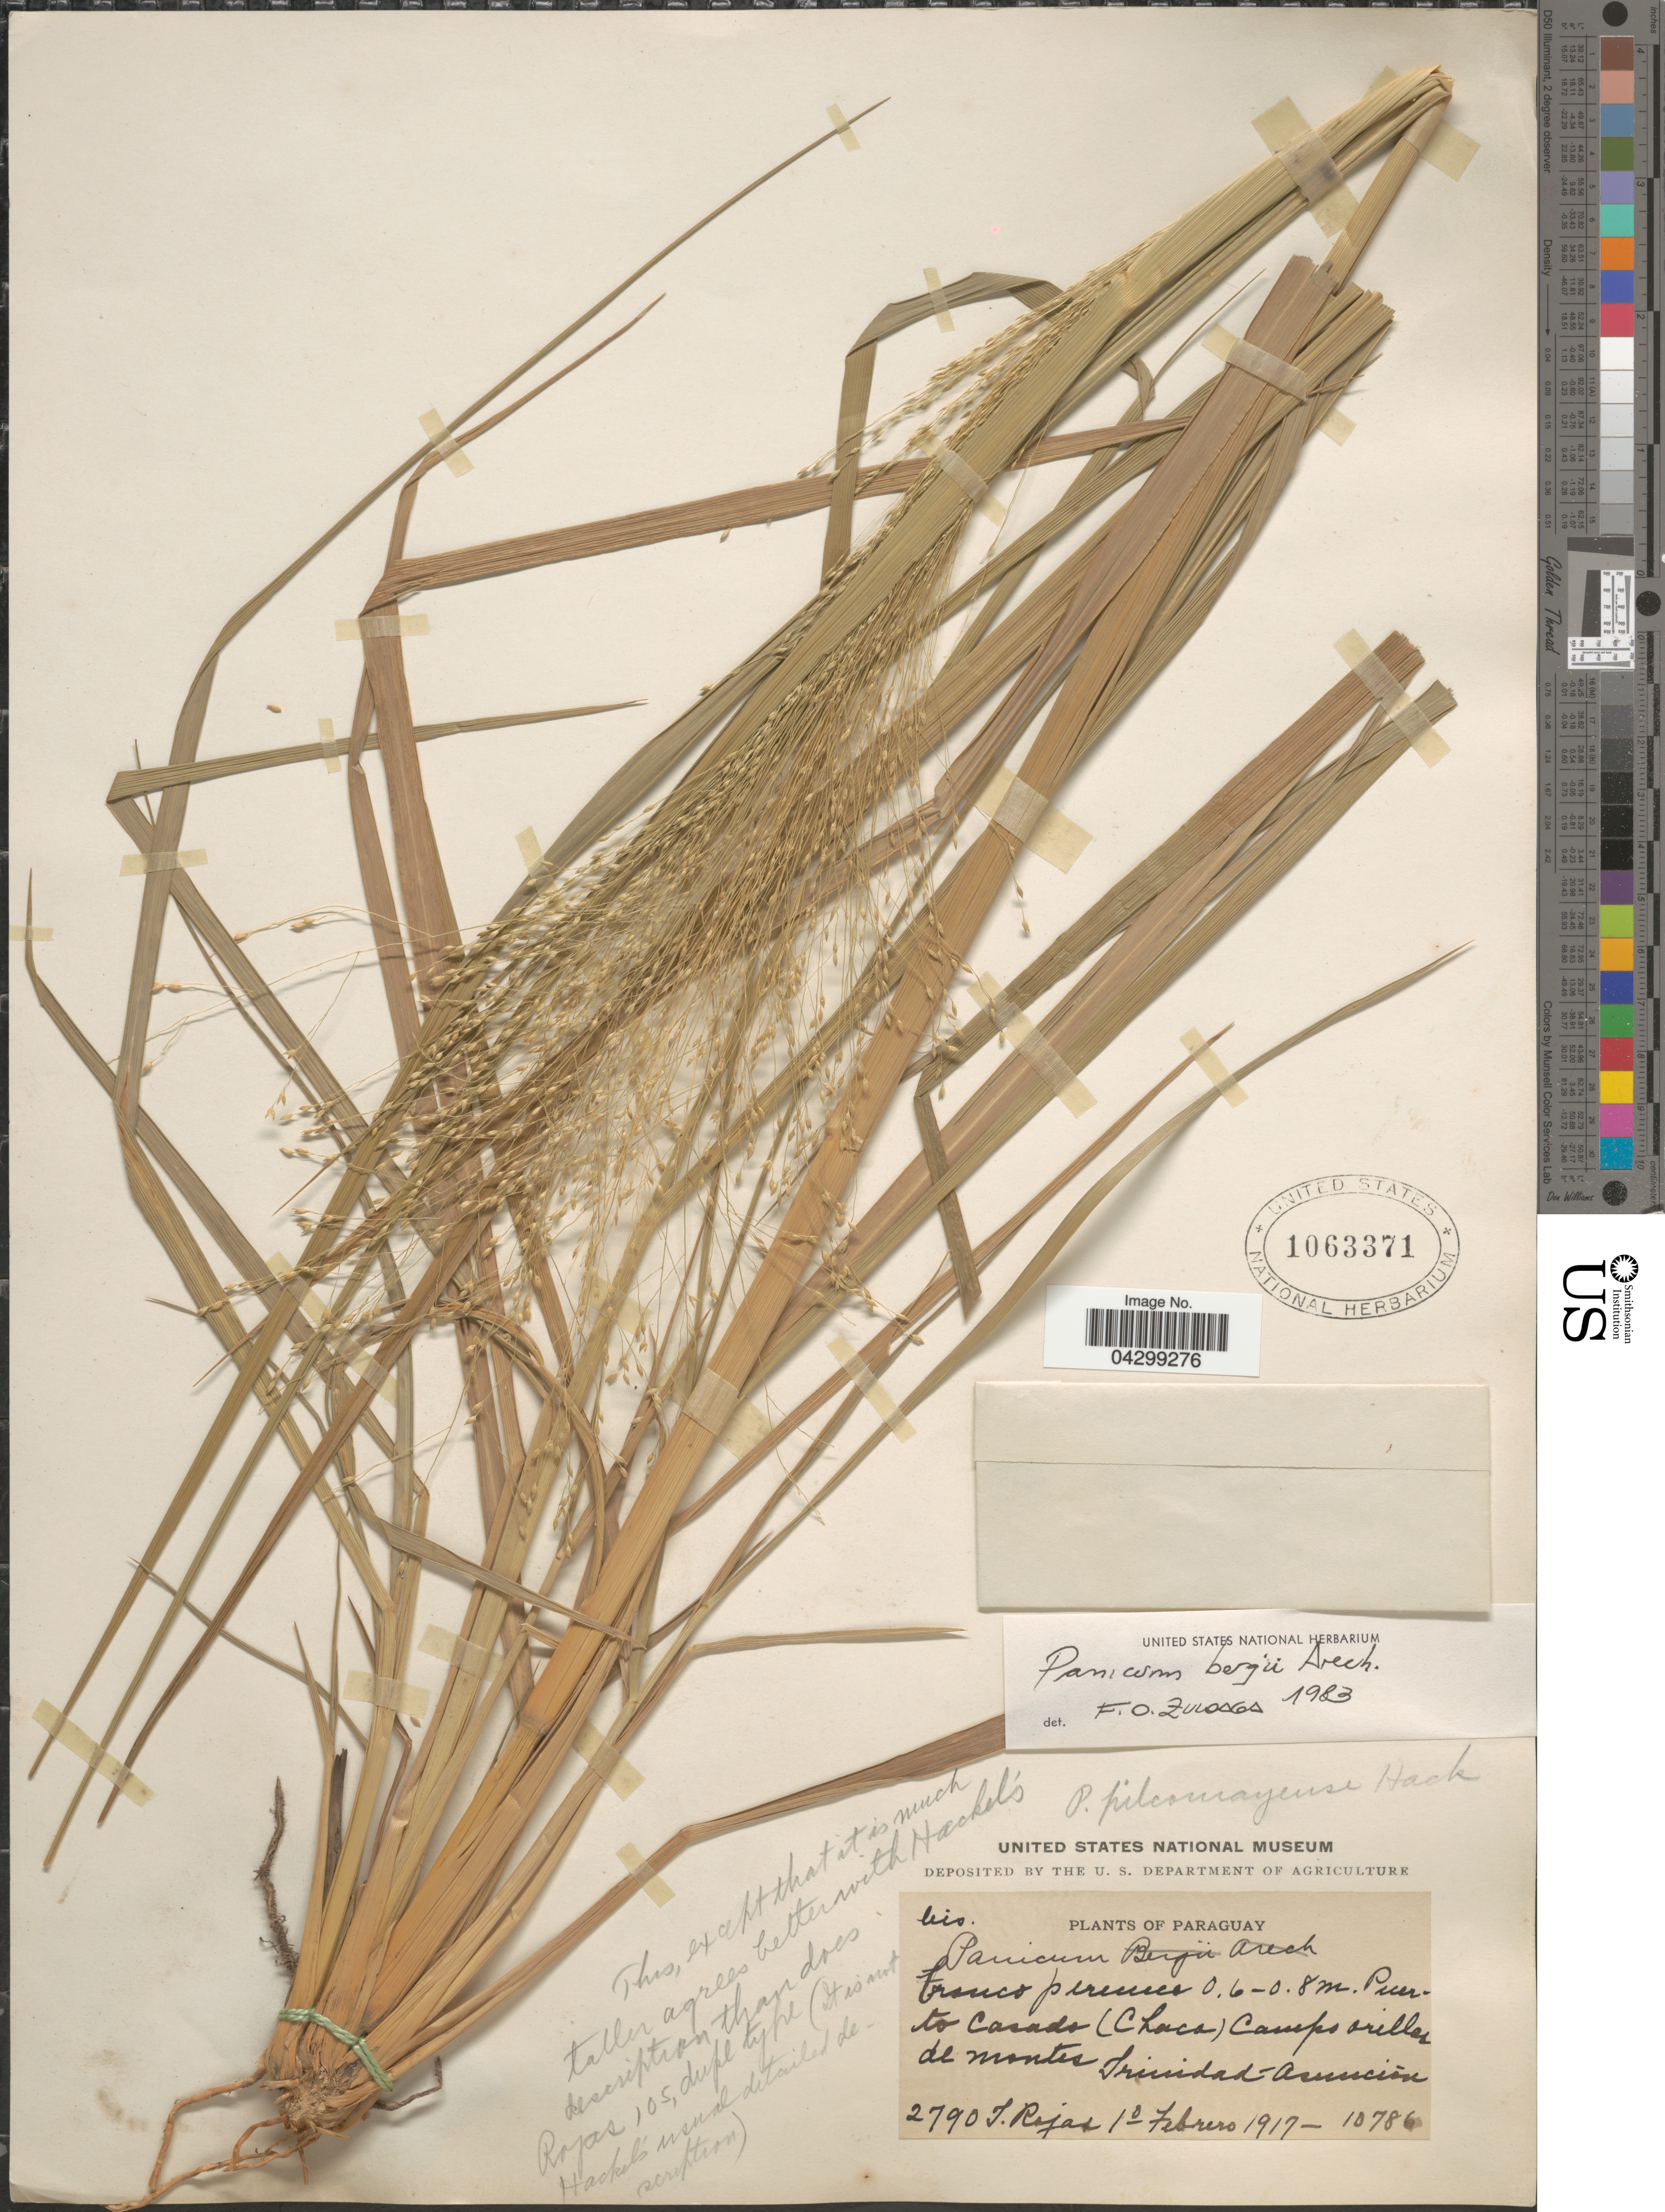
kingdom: Plantae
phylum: Tracheophyta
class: Liliopsida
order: Poales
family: Poaceae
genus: Panicum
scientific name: Panicum bergii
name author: Arechav.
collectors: T. Rojas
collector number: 2790/10786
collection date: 1917-02-01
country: Paraguay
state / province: Asuncion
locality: Puerto Casado (Chaco). Campo orillas de montes. Trinidad.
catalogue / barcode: US 1063371